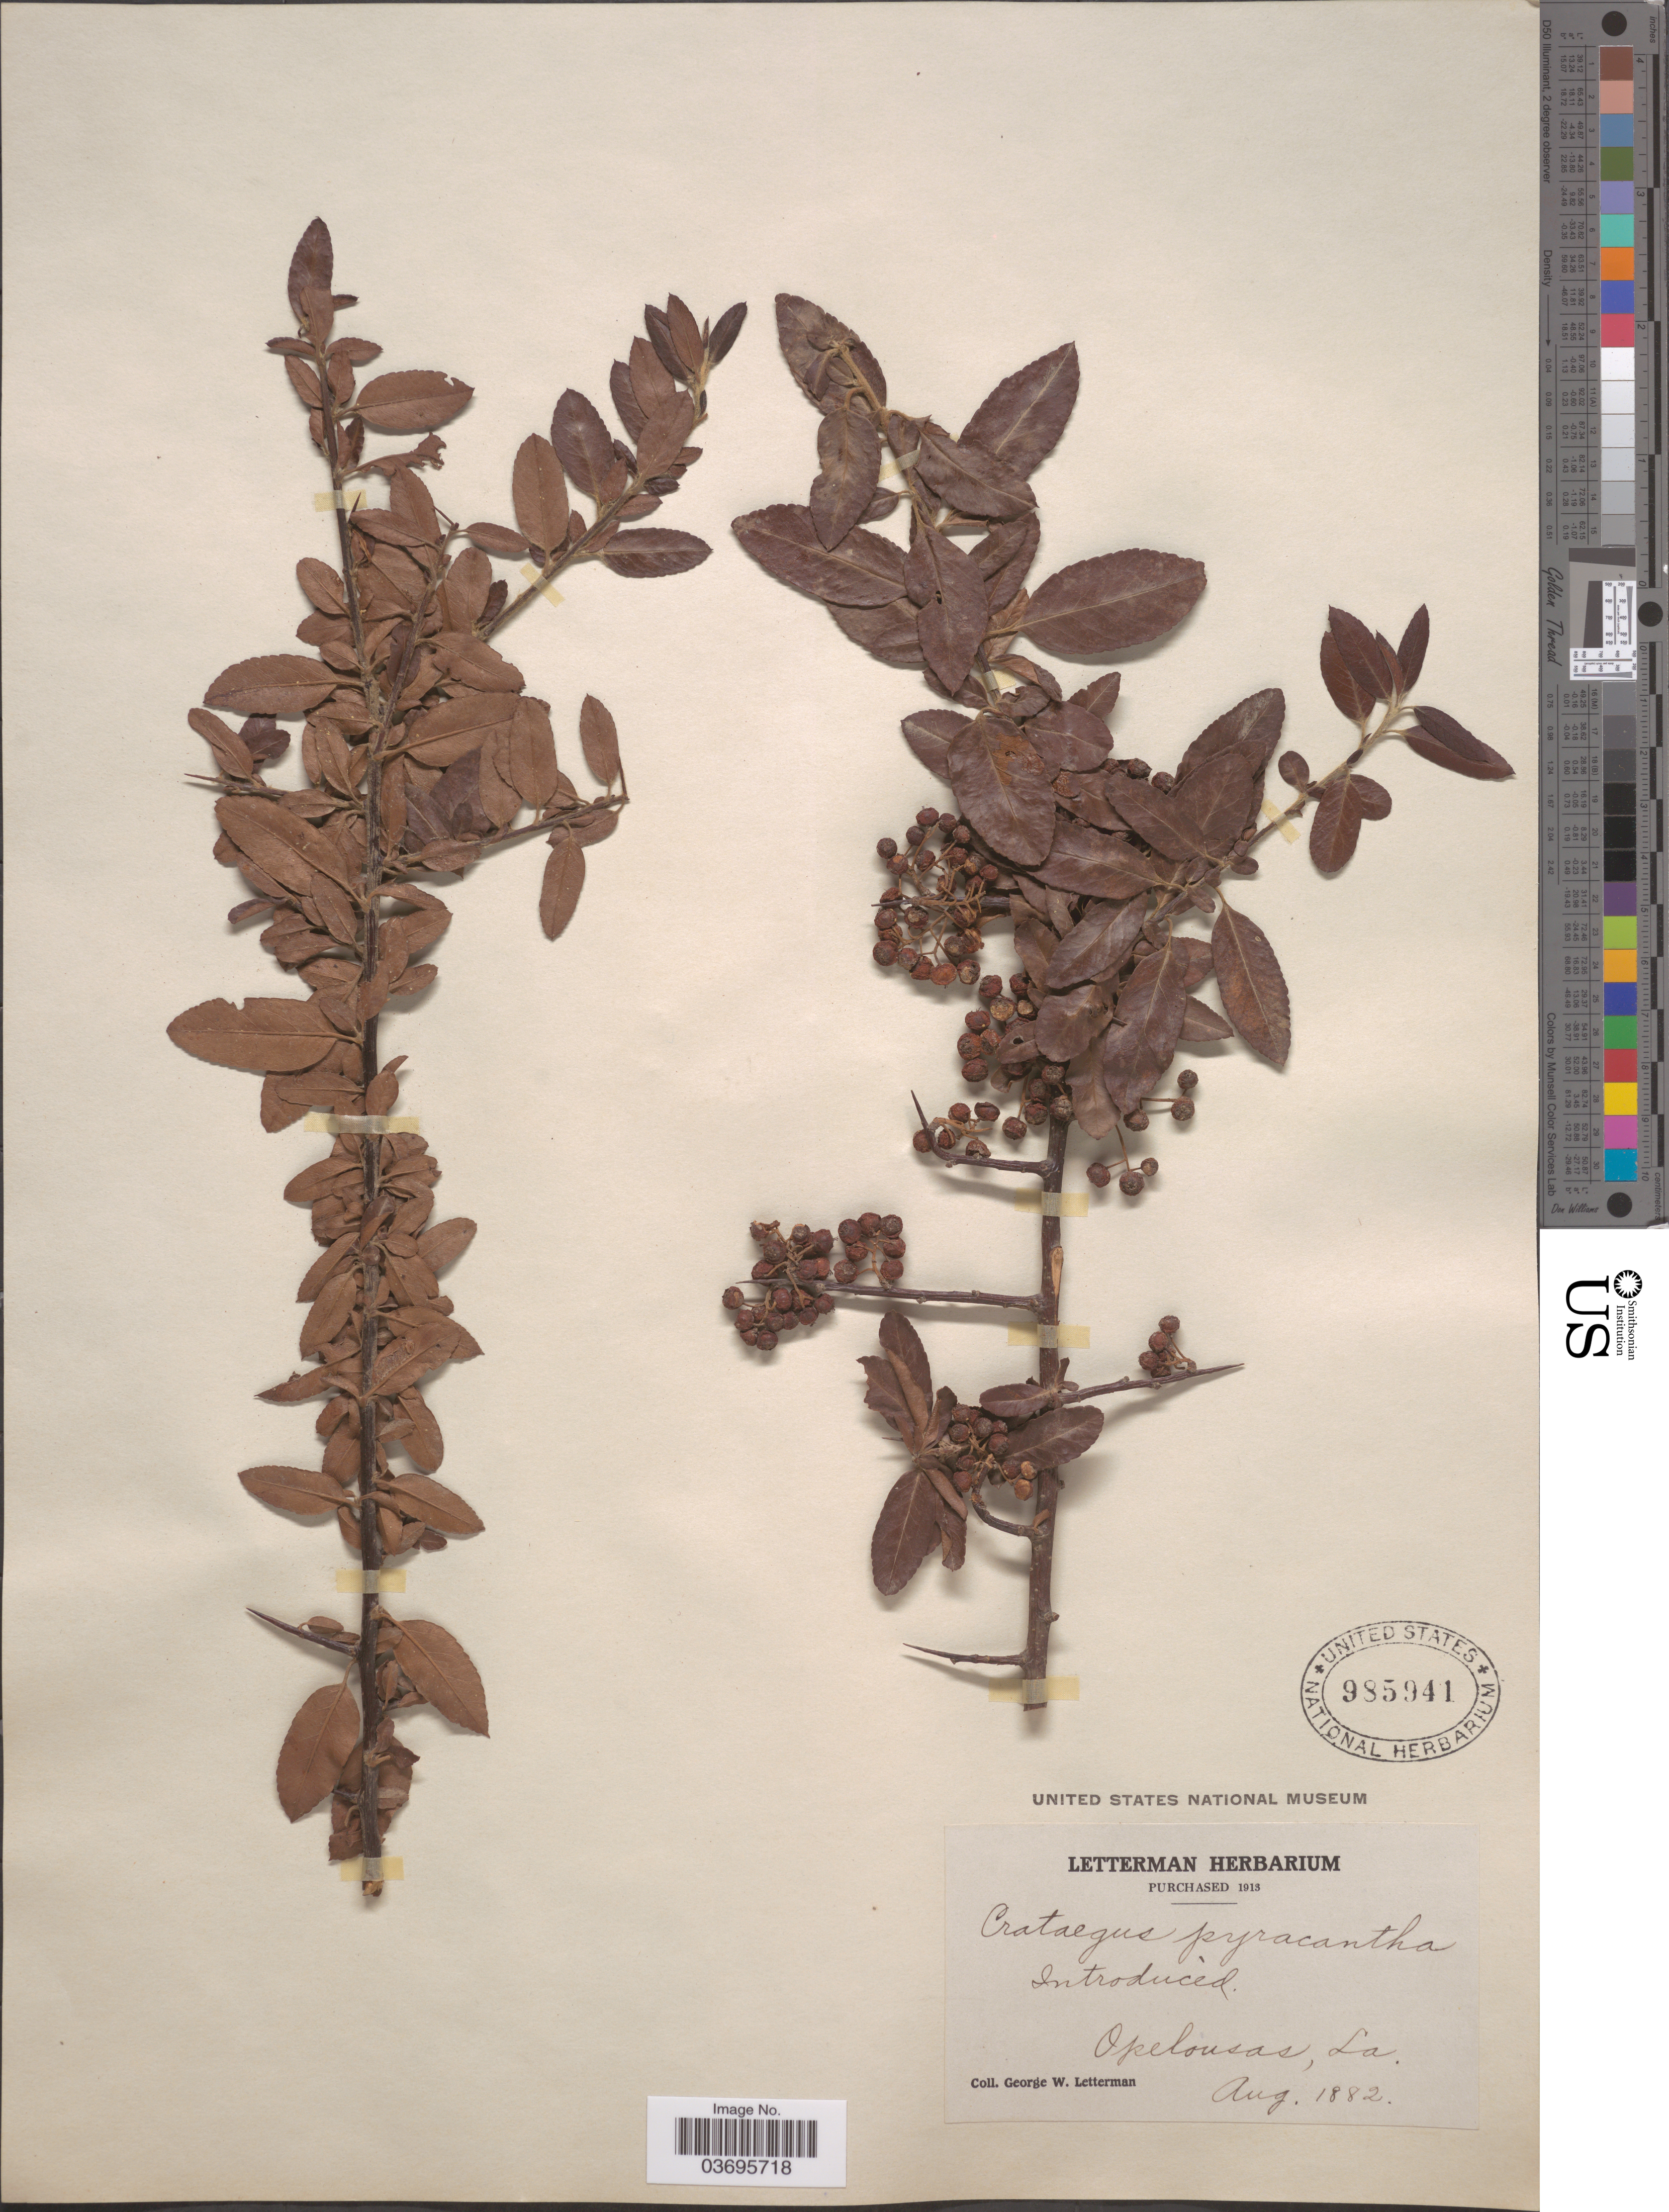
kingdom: Plantae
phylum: Tracheophyta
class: Magnoliopsida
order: Rosales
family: Rosaceae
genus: Pyracantha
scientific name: Pyracantha pyracantha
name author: (L.) Voss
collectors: G. W. Letterman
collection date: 1882-08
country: United States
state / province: Louisiana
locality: Opelousas.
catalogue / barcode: US 985941